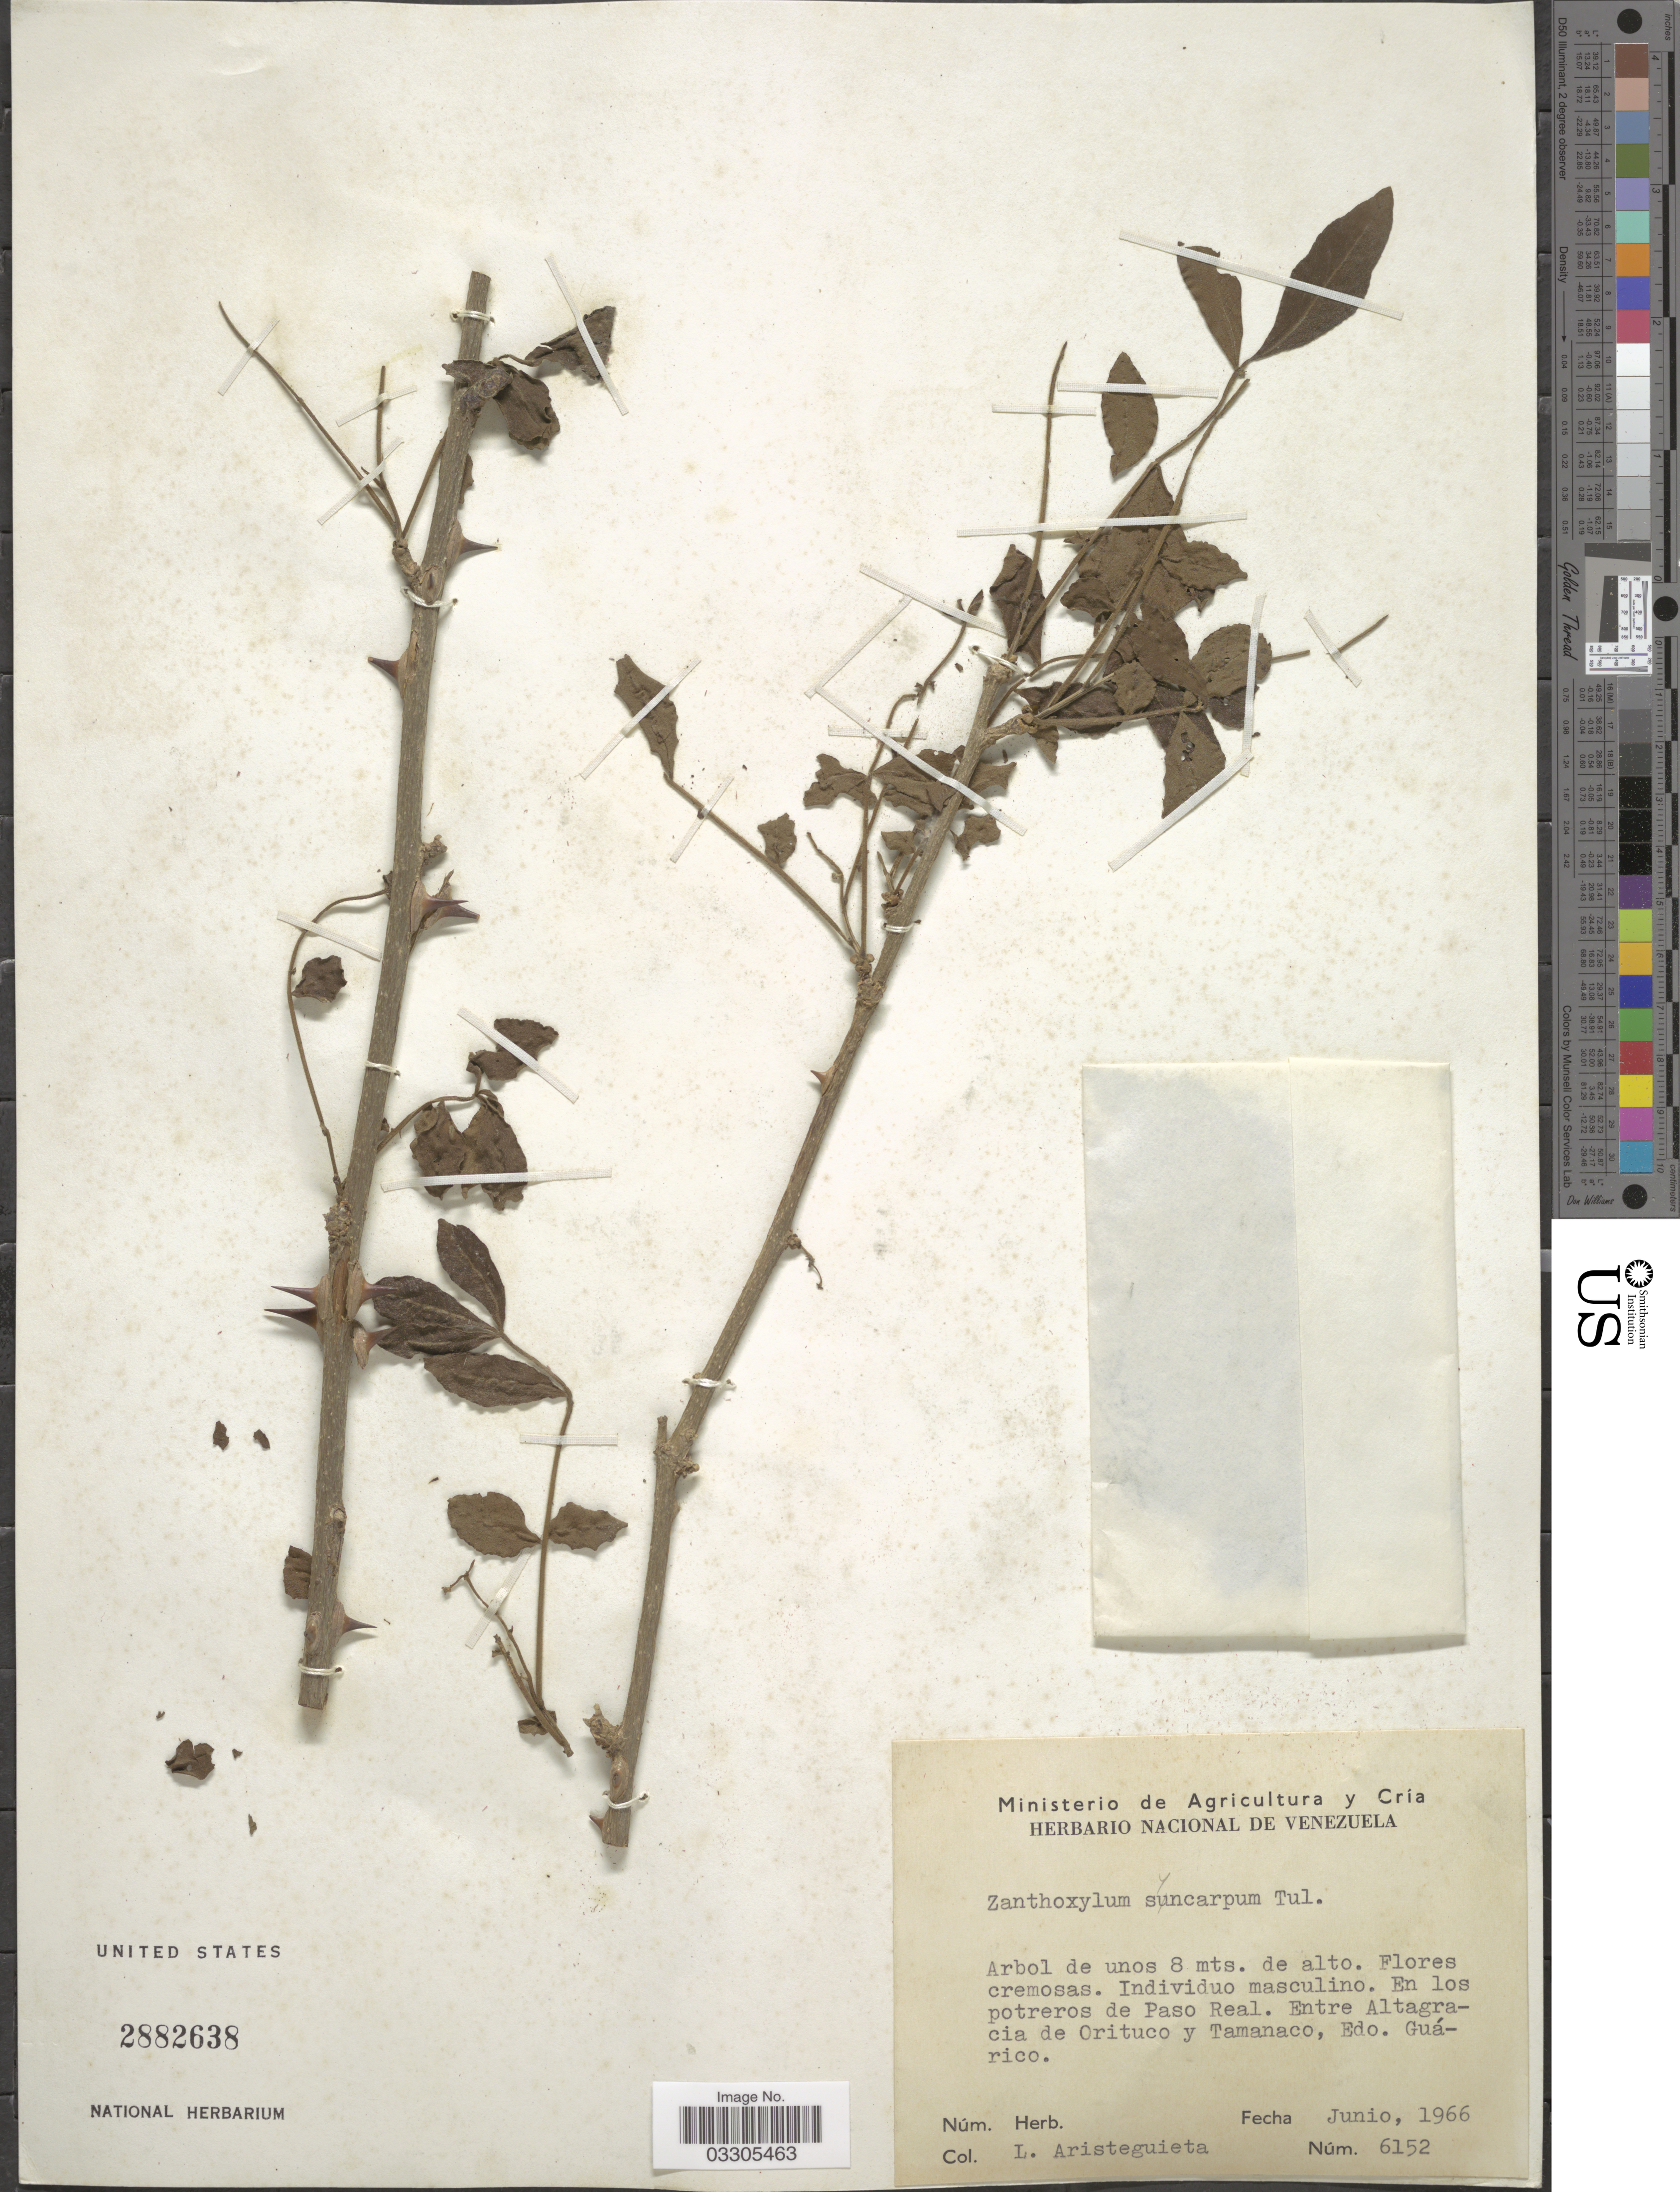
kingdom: Plantae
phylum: Tracheophyta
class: Magnoliopsida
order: Sapindales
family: Rutaceae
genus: Zanthoxylum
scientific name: Zanthoxylum syncarpum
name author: Tul.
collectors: L. Aristeguieta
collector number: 6152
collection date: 1966-06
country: Venezuela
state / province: Guárico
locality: En los potreros de Paso Real. Entre Altagracia de Orituco y Tamanaco.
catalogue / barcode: US 2882638